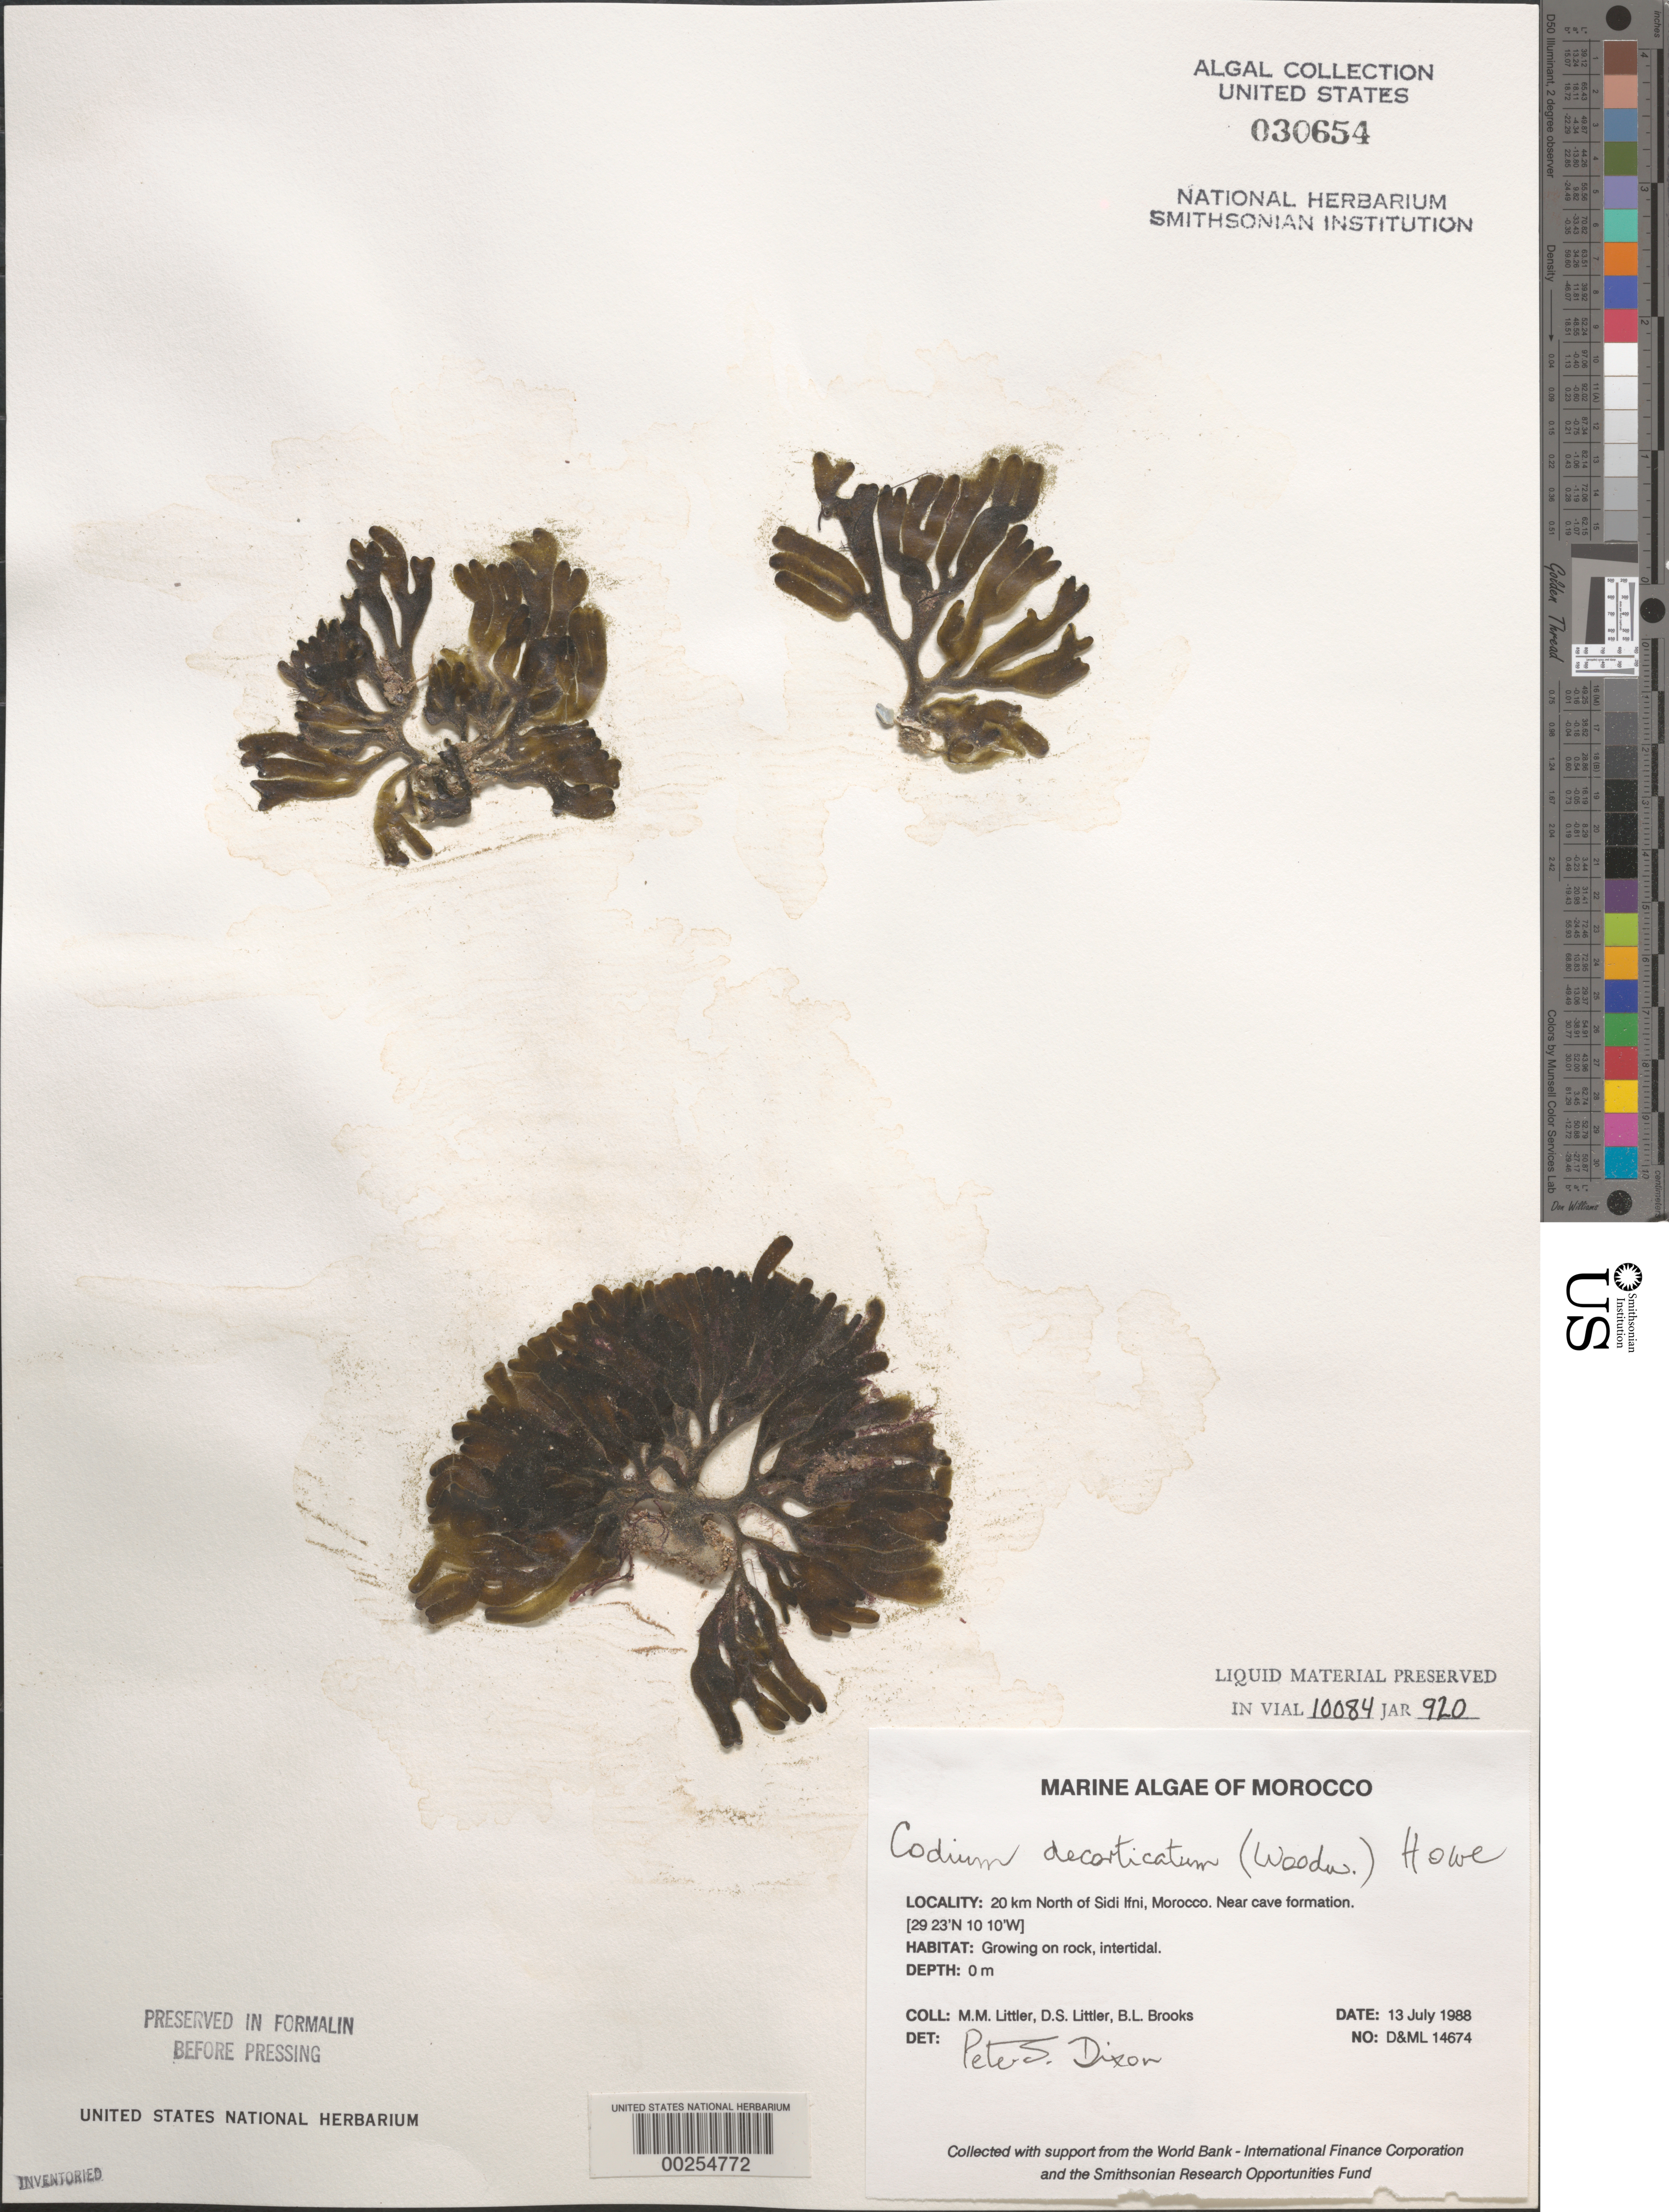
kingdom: Plantae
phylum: Chlorophyta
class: Ulvophyceae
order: Bryopsidales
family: Codiaceae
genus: Codium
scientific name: Codium decorticatum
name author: (Woodw.) M. Howe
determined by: Dixon, P. S.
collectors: M. M. Littler, D. S. Littler & B. Brooks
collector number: D&ML 14674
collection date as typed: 13 Jul 1987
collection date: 1987-07-13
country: Morocco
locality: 20 km north of Sidi Ifni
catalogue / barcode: US 30654